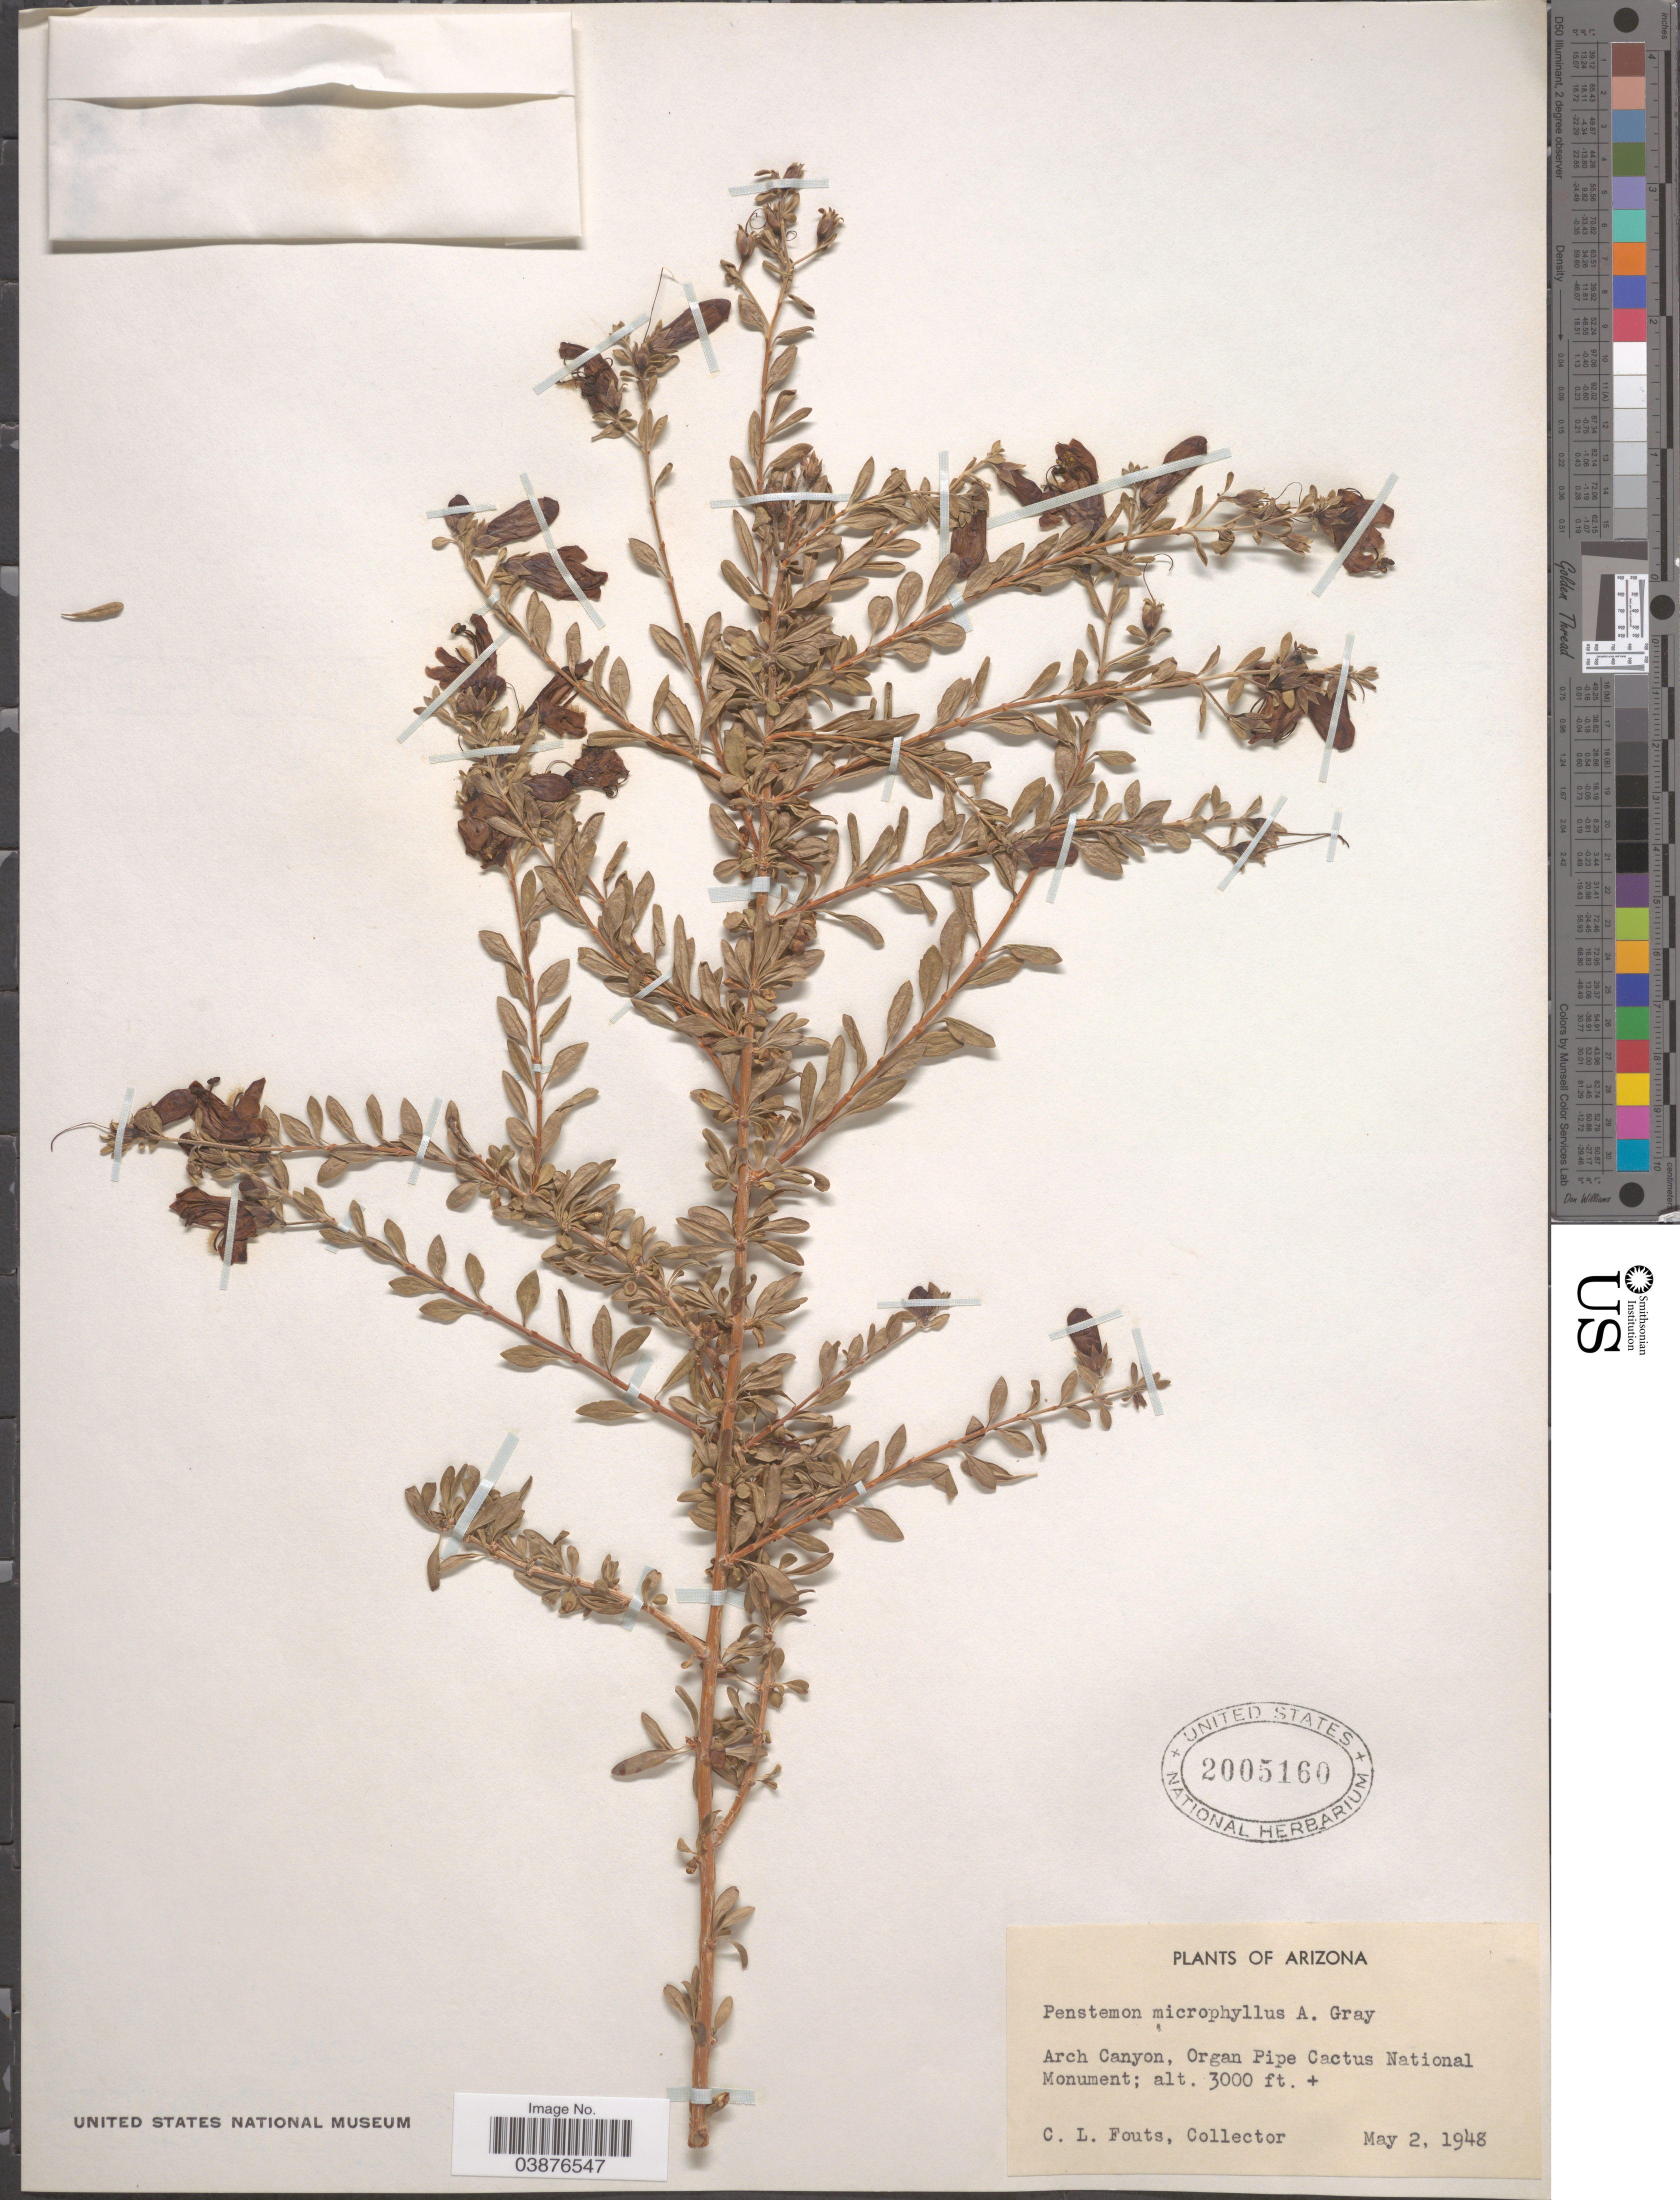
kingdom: Plantae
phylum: Tracheophyta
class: Magnoliopsida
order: Lamiales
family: Plantaginaceae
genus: Penstemon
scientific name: Penstemon microphyllus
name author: A. Gray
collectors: C. Fouts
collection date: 1948-05-02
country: United States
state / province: Arizona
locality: Arch Canyon, Organ Pipe Cactus National Monument.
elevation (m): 914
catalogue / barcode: US 2005160